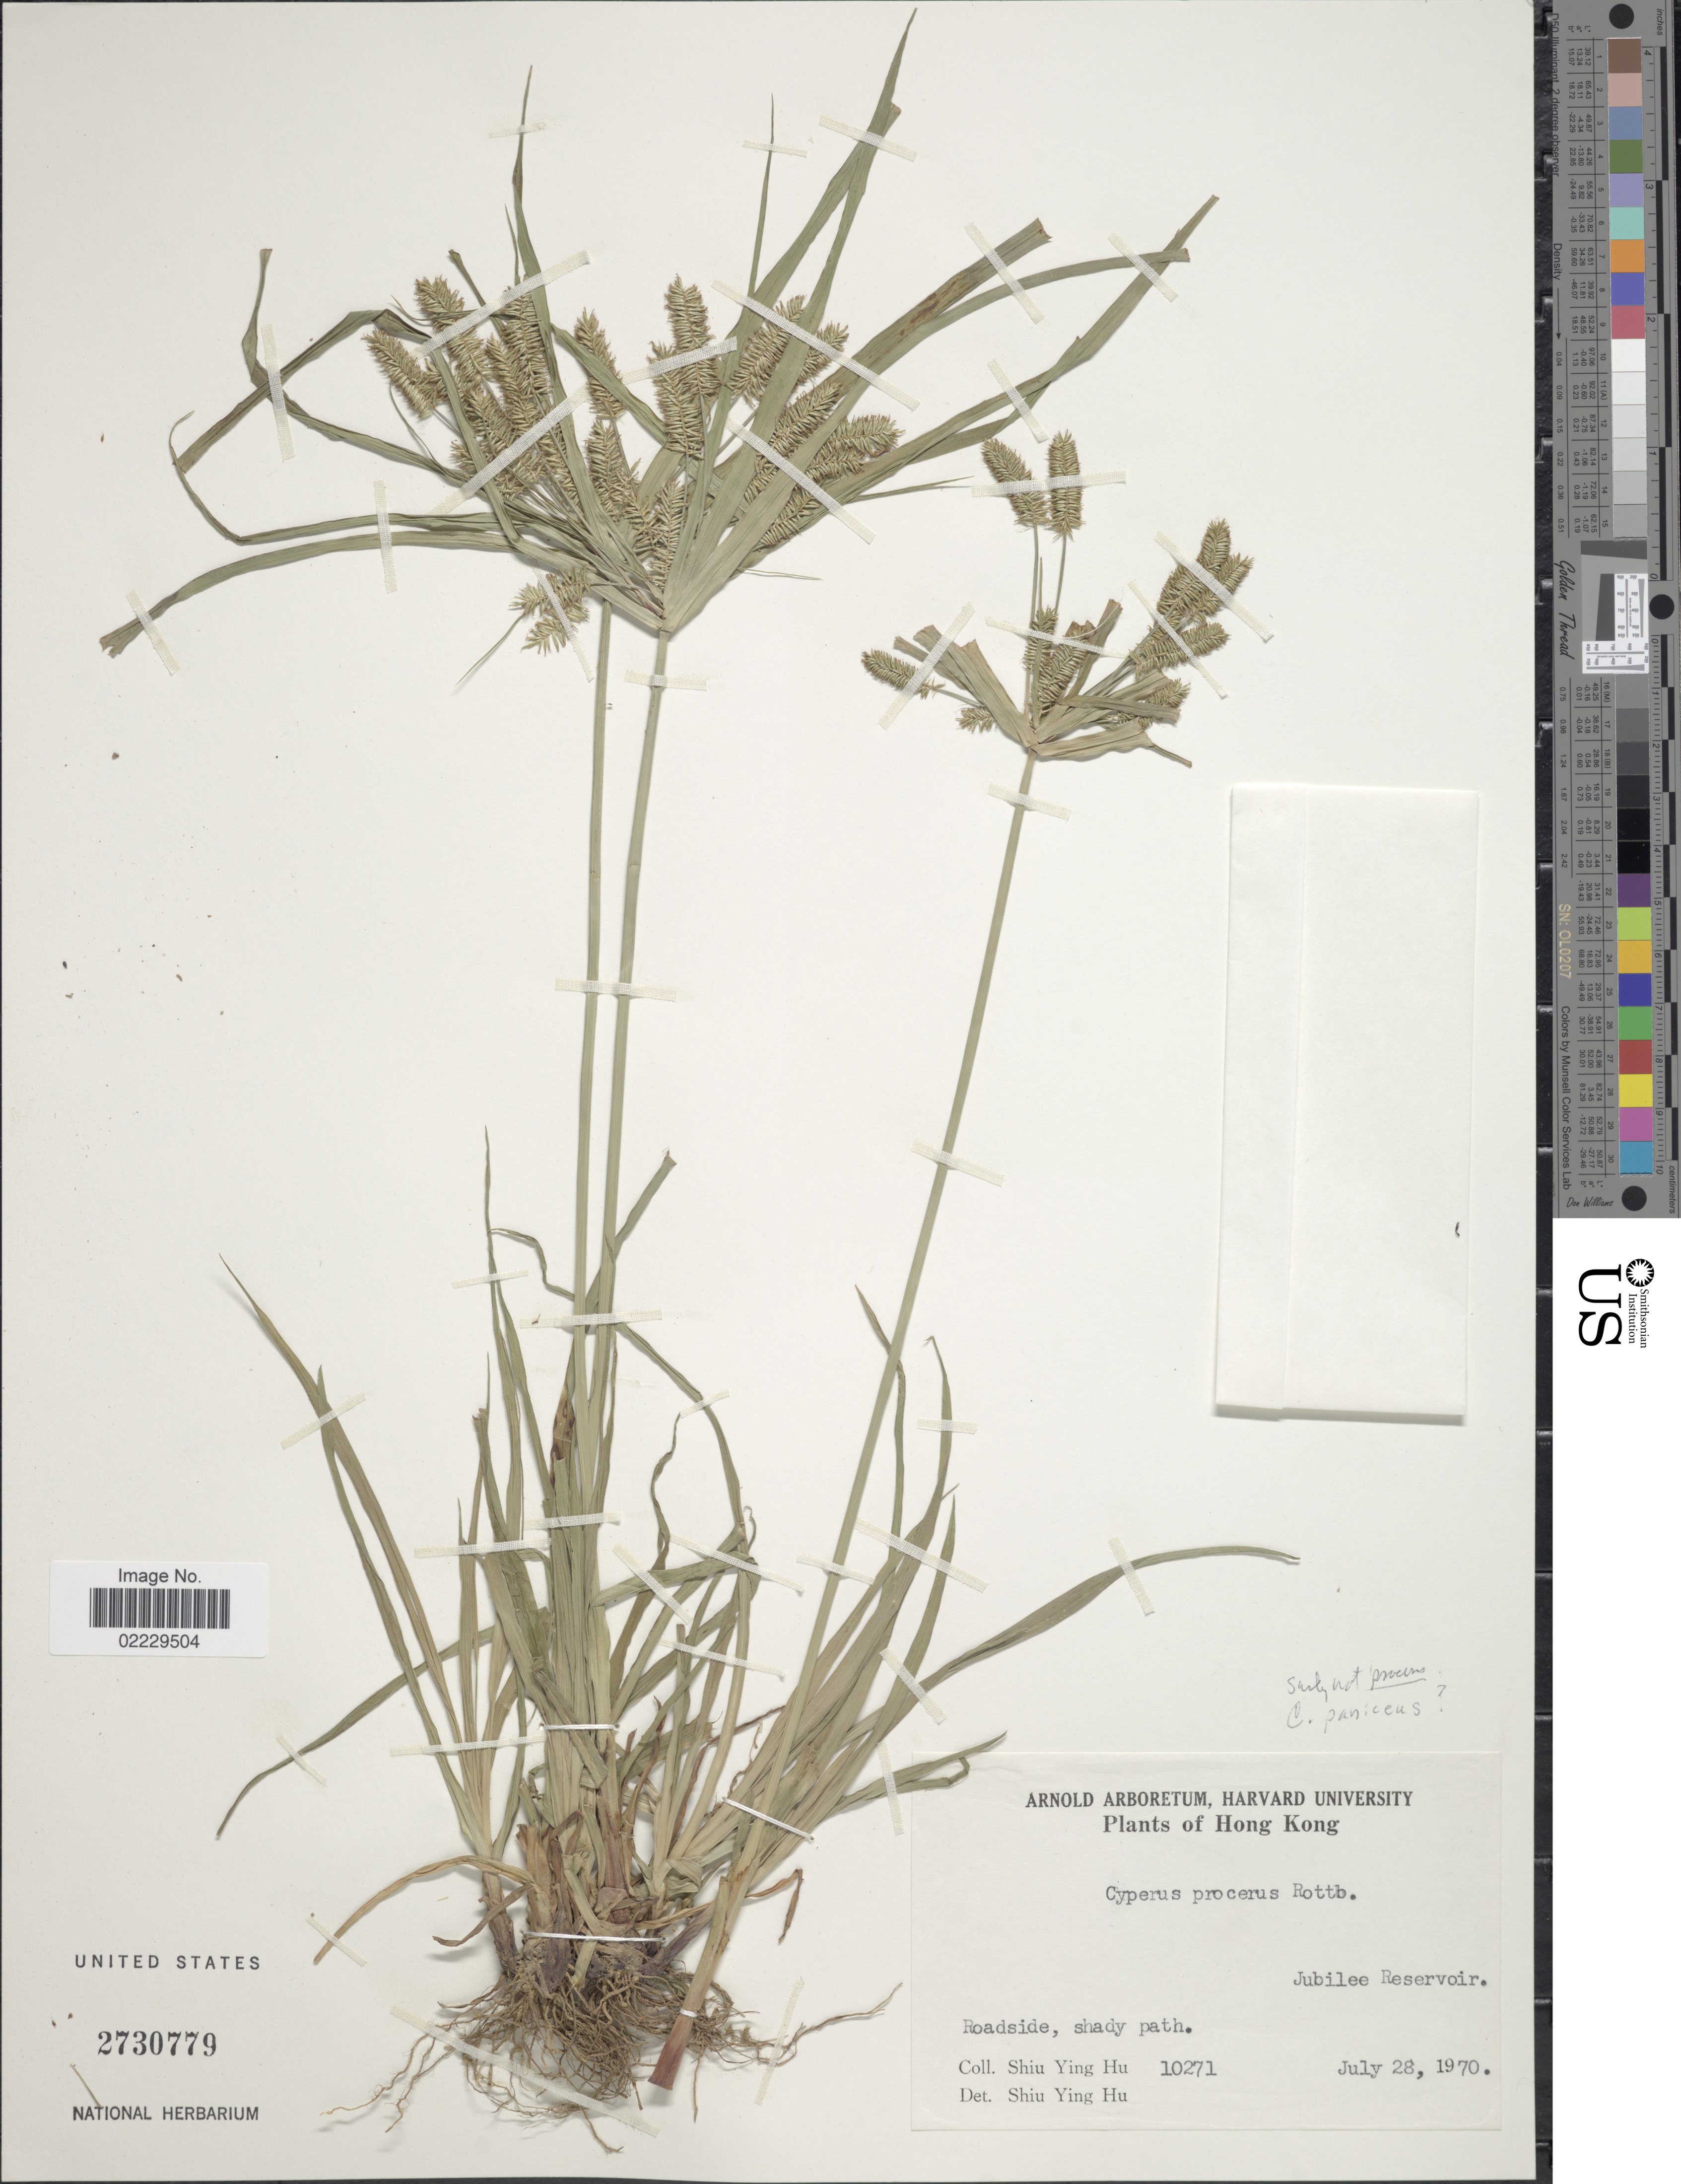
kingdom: Plantae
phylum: Tracheophyta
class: Liliopsida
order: Poales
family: Cyperaceae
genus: Cyperus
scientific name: Cyperus cyperoides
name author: (L.) Kuntze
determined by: Strong, Mark T., (BOT), Smithsonian Institution - National Museum of Natural History (UNITED STATES)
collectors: S. Y. Hu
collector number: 10271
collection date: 1970-07-28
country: China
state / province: Hong Kong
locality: Jubilee Reservoir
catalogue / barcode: US 2730779